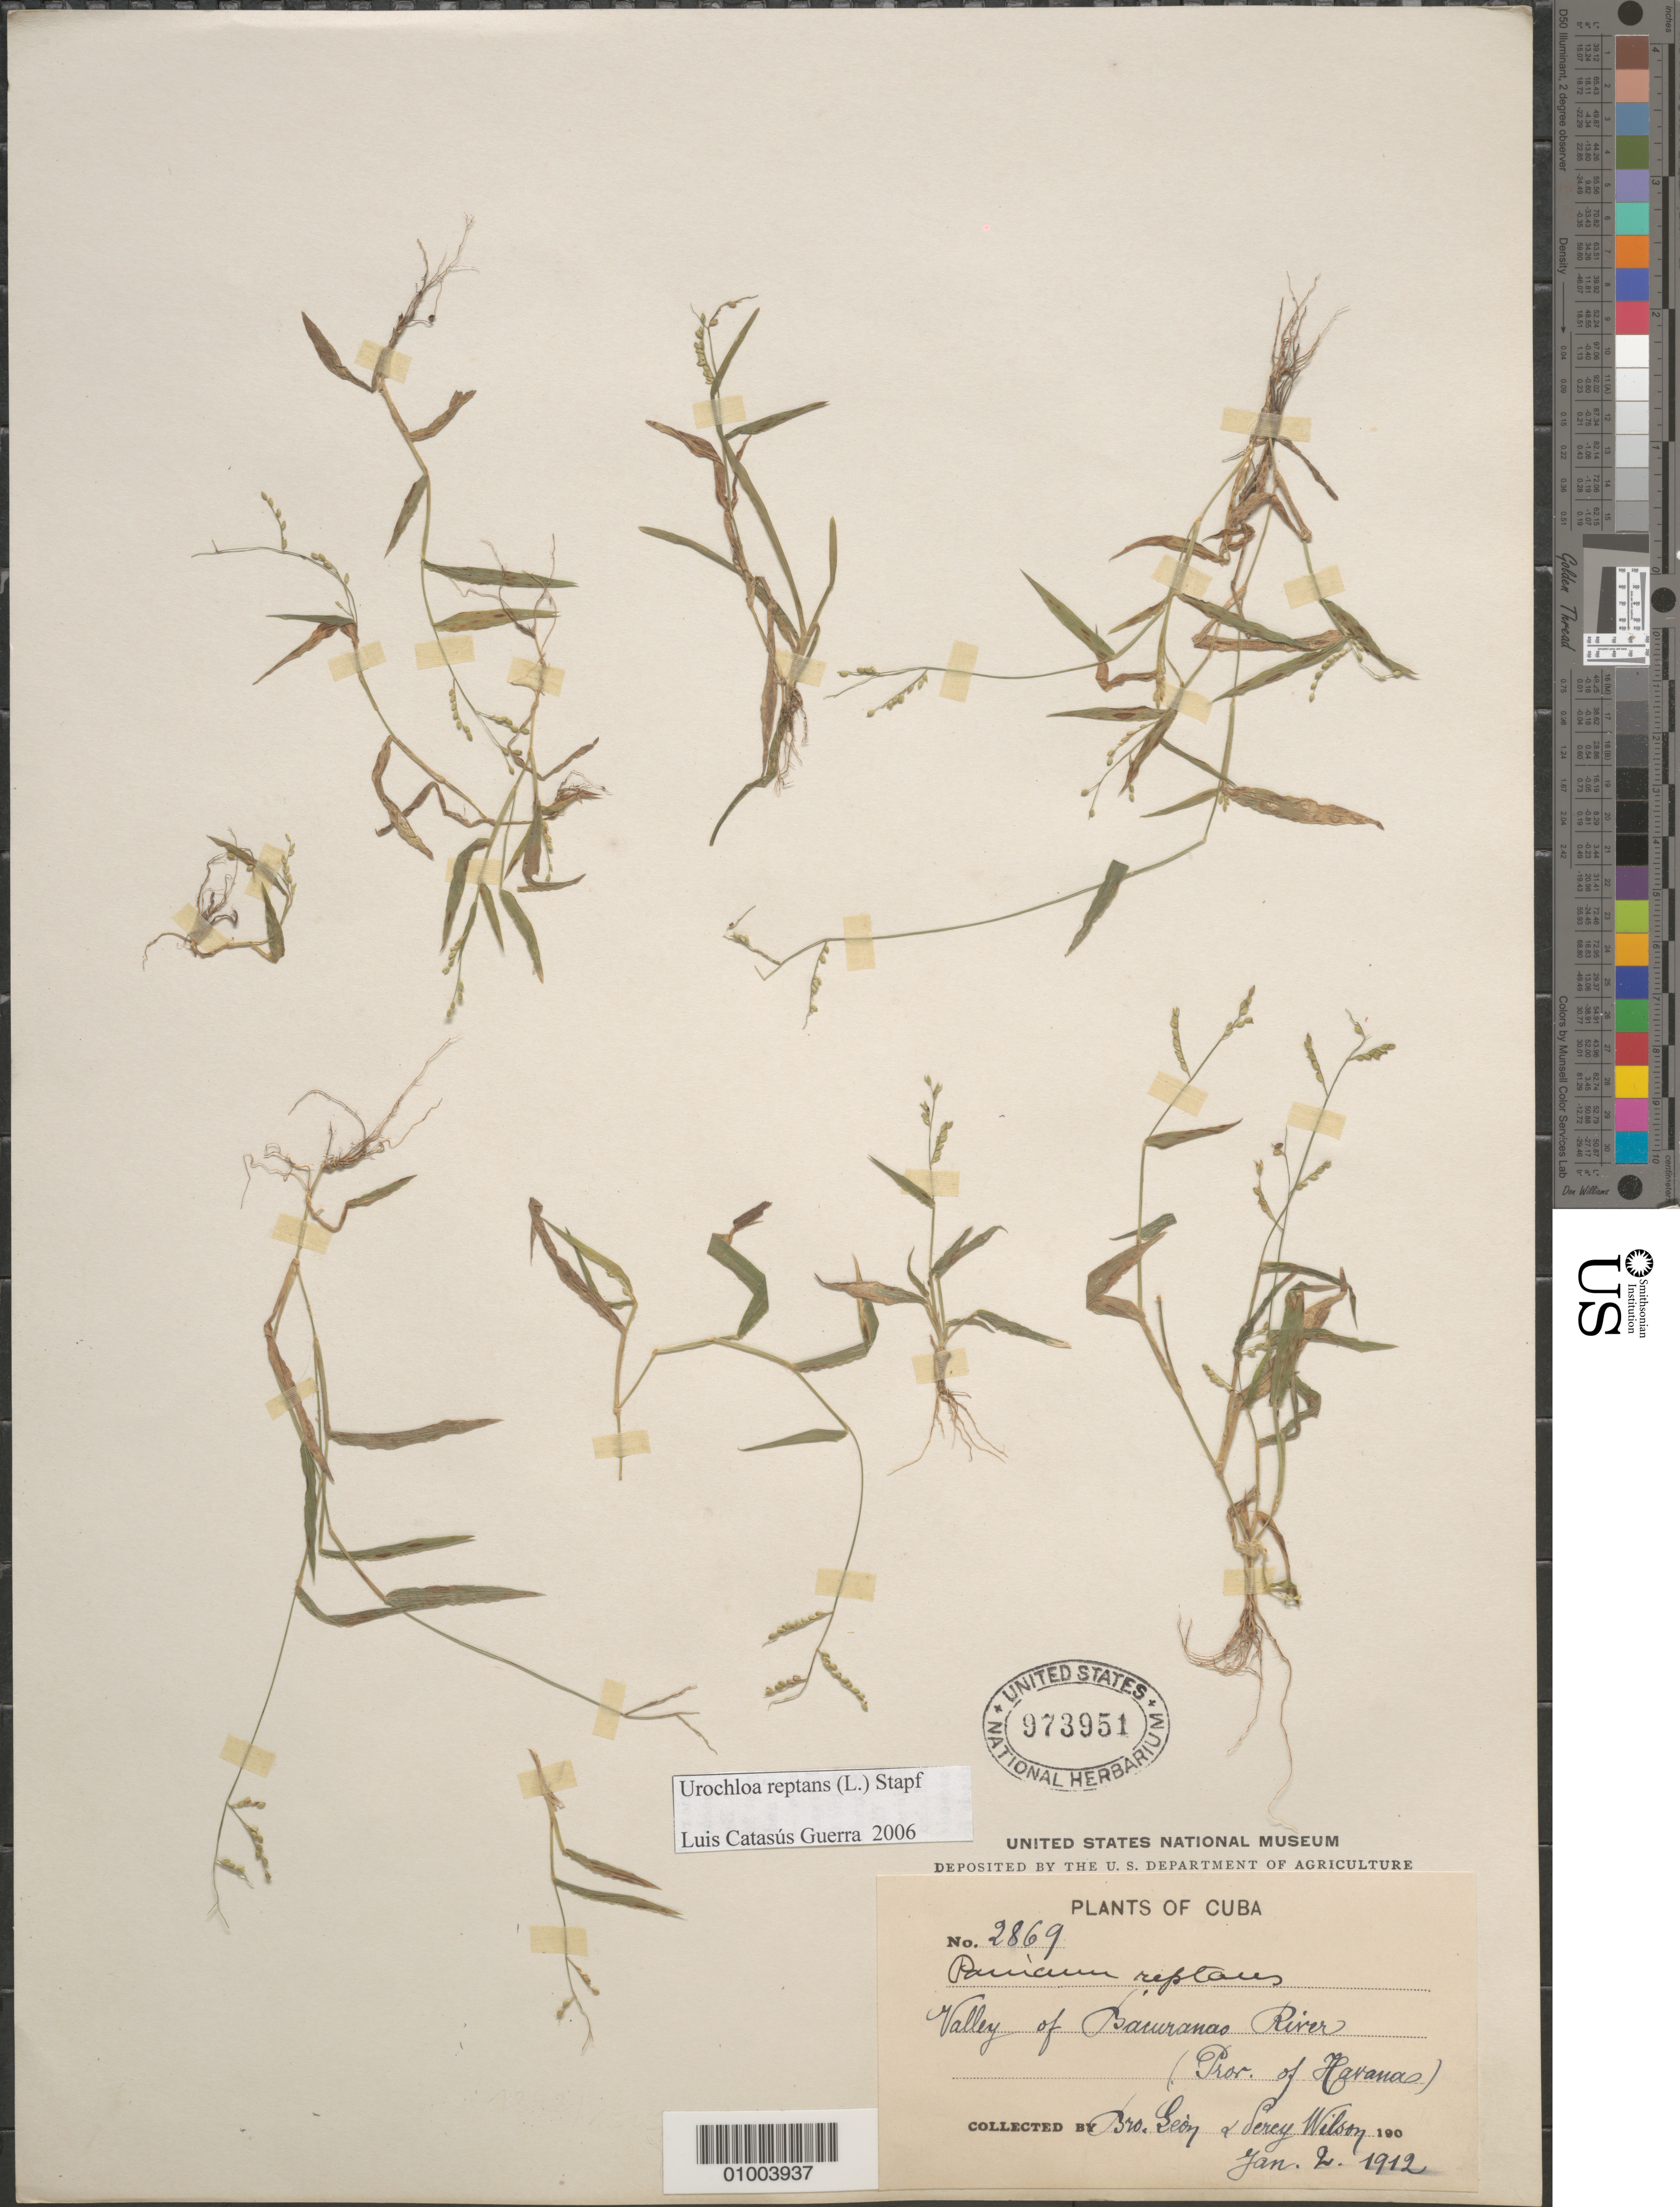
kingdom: Plantae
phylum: Tracheophyta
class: Liliopsida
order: Poales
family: Poaceae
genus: Urochloa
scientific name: Urochloa reptans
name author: (L.) Stapf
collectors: Bro. León & J. Wilson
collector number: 2869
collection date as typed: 02 Jan 1912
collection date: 1912-01-02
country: Cuba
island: Cuba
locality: Valley of Bauramao River Province of Havanas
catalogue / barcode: US 973951